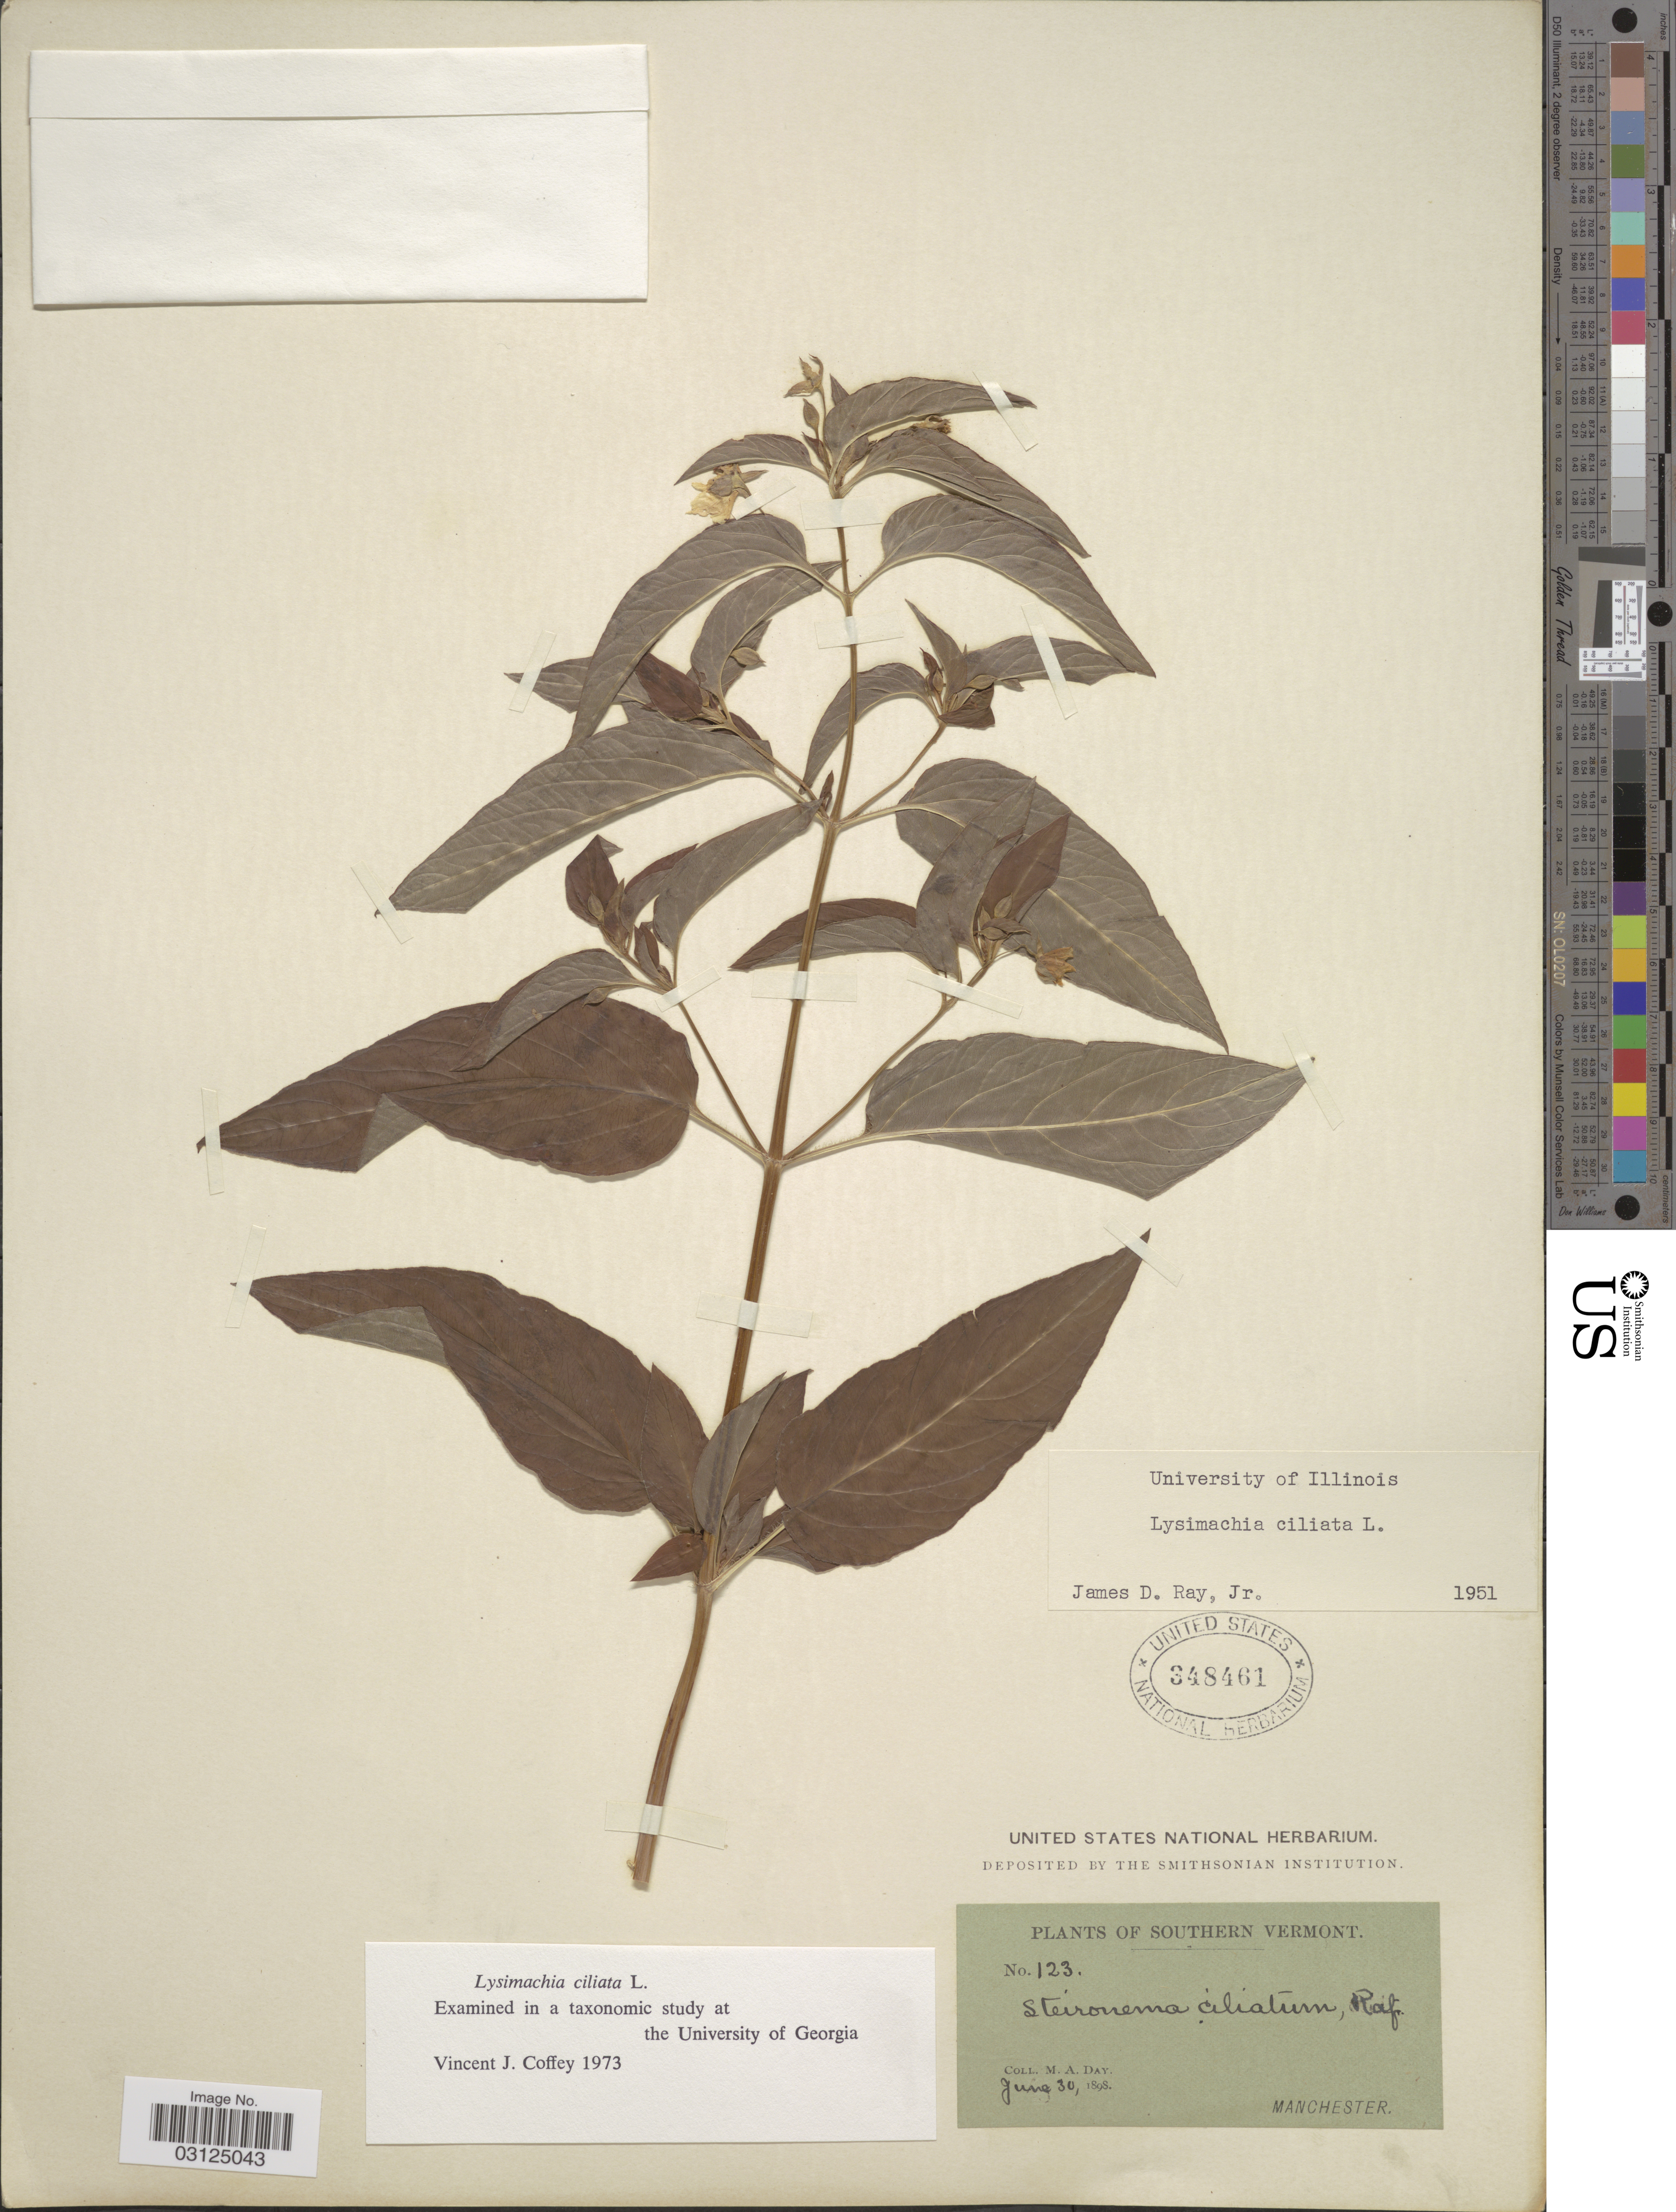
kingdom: Plantae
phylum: Tracheophyta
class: Magnoliopsida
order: Ericales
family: Primulaceae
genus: Lysimachia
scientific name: Lysimachia ciliata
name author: L.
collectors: M. Day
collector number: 123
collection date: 1898-06-30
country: United States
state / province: Vermont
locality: Southern Vermont. Manchester.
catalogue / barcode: US 348461